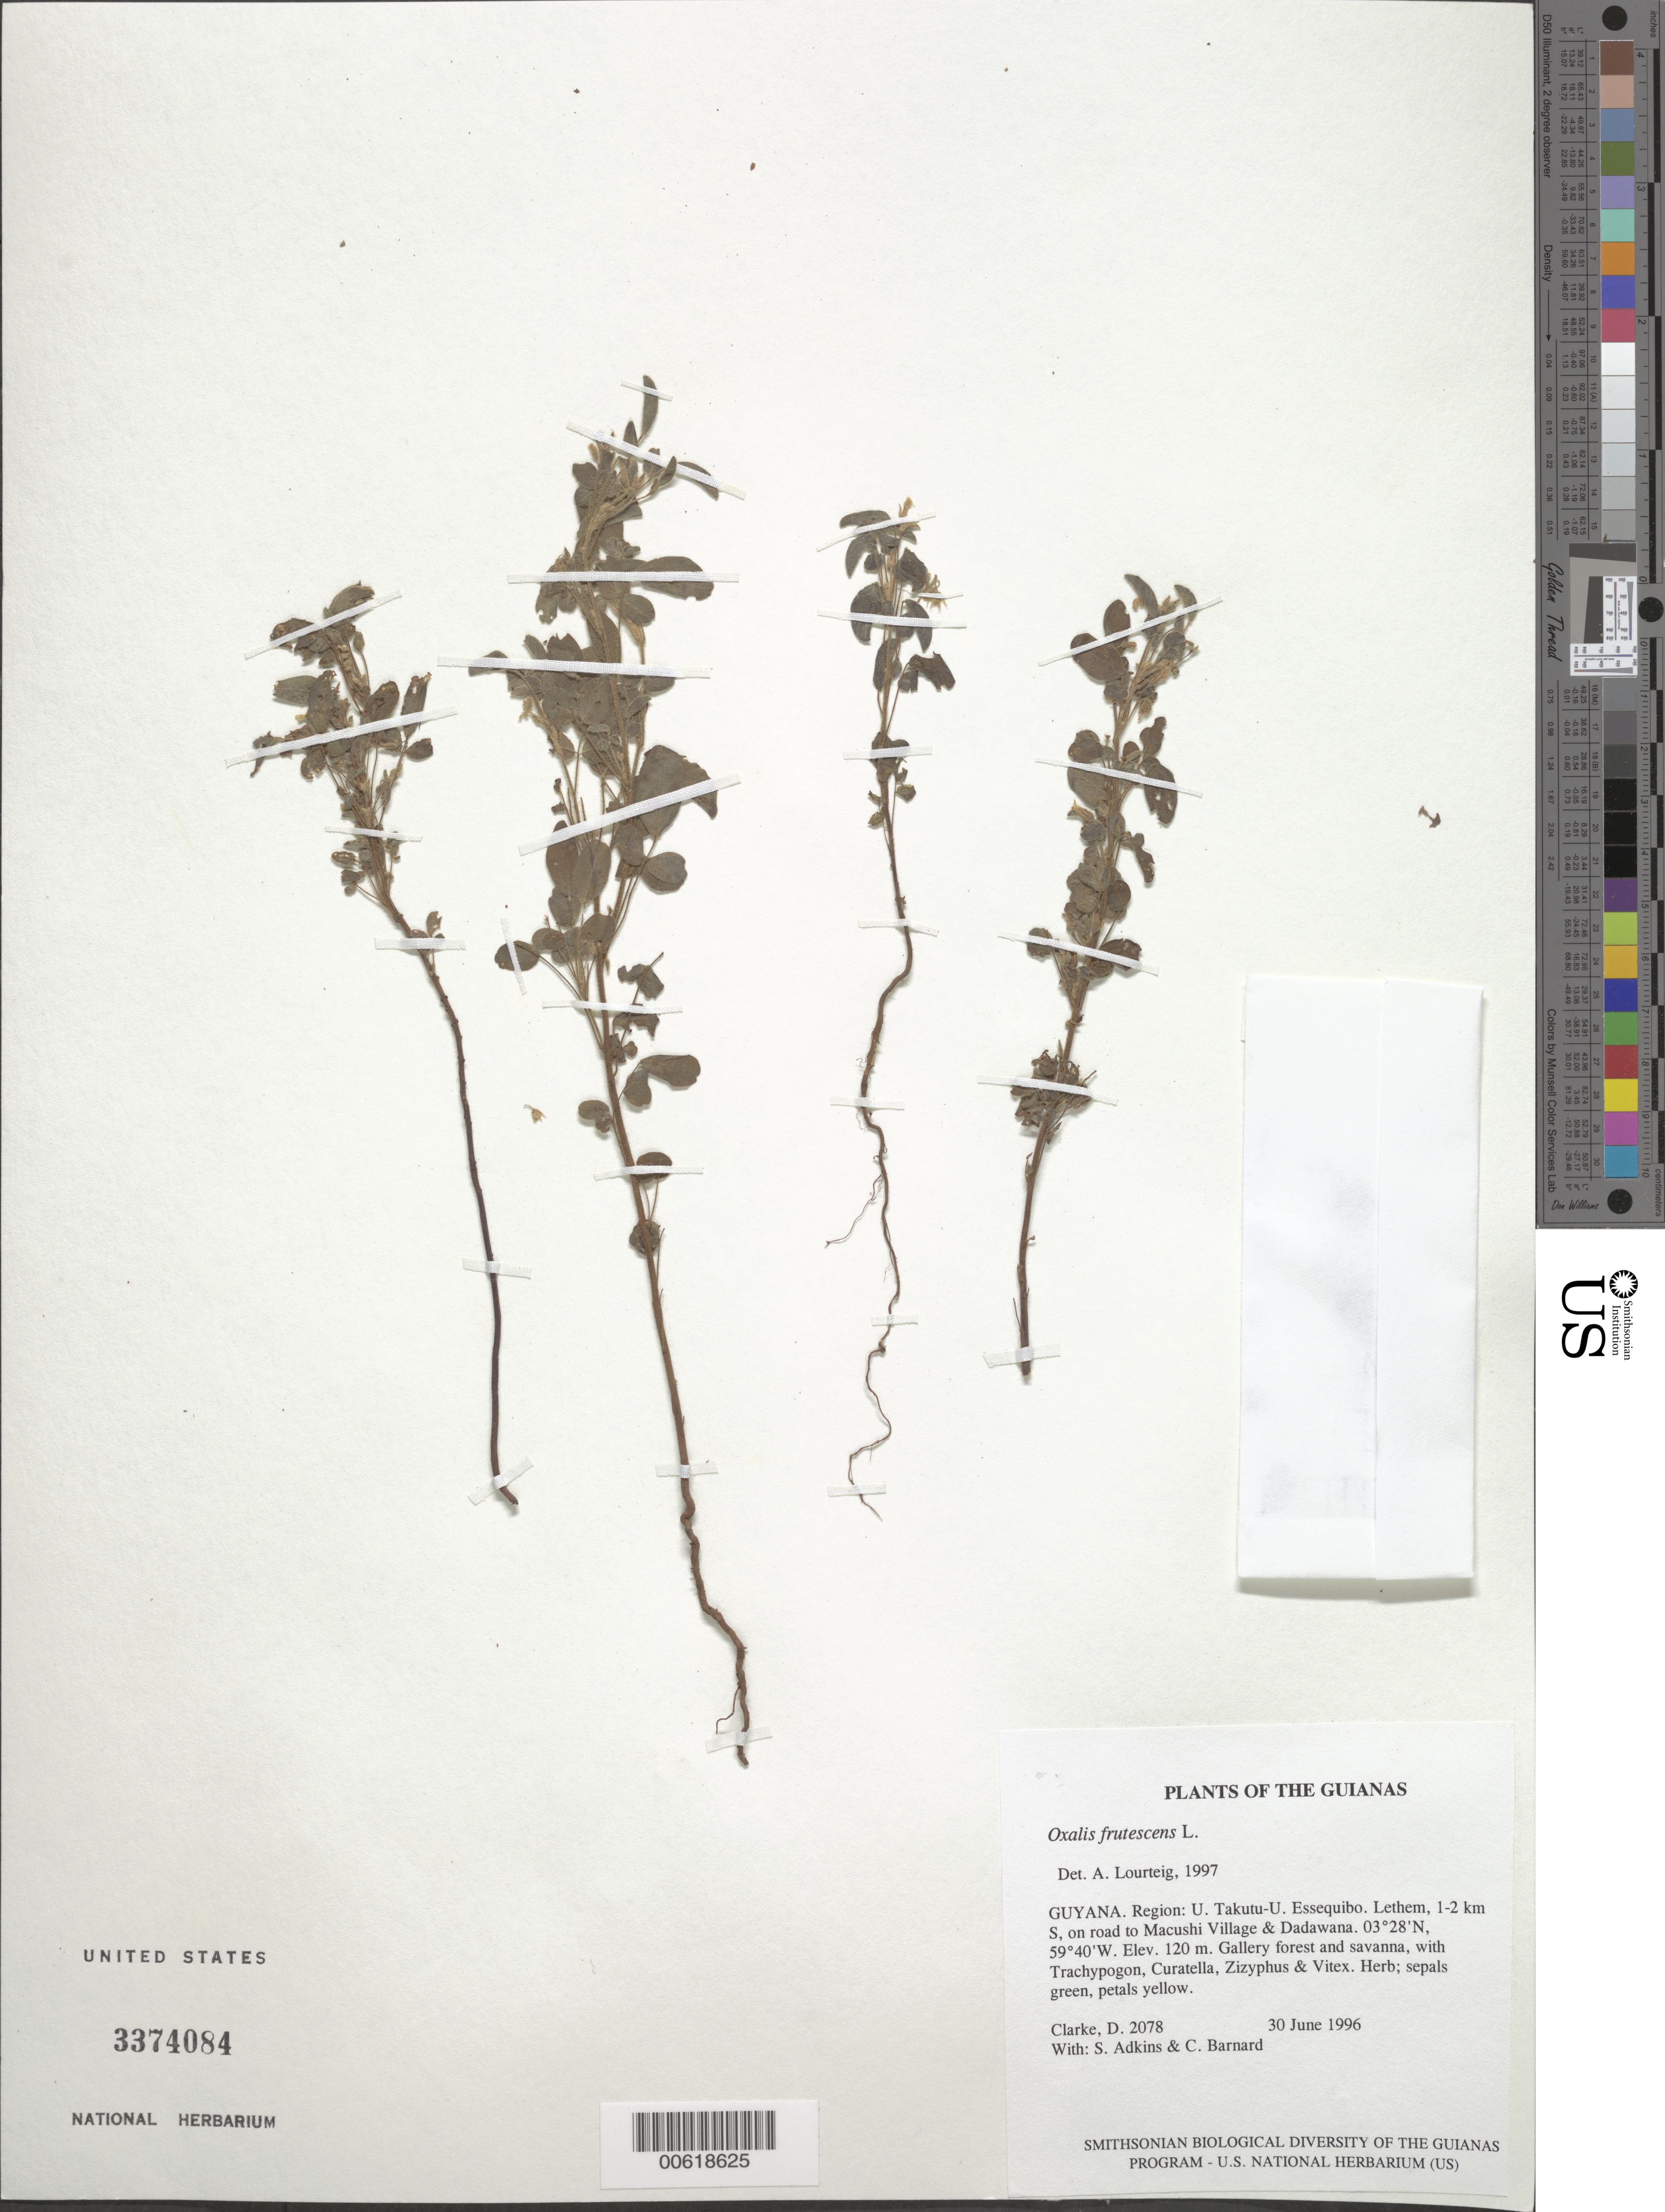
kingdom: Plantae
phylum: Tracheophyta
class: Magnoliopsida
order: Oxalidales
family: Oxalidaceae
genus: Oxalis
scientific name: Oxalis frutescens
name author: L.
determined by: Lourteig, A.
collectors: H. D. Clarke, S. Adkins & C. Bernard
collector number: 2078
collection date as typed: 30 June 1996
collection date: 1996-06-30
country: Guyana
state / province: U. Takutu-U. Essequibo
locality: Lethem, 1-2 km S, on road to Macushi Village & Dadawana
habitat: Gallery forest and savanna, with Trachypogon, Curatella, Zizyphus & Vitex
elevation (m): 120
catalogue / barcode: US 3374084